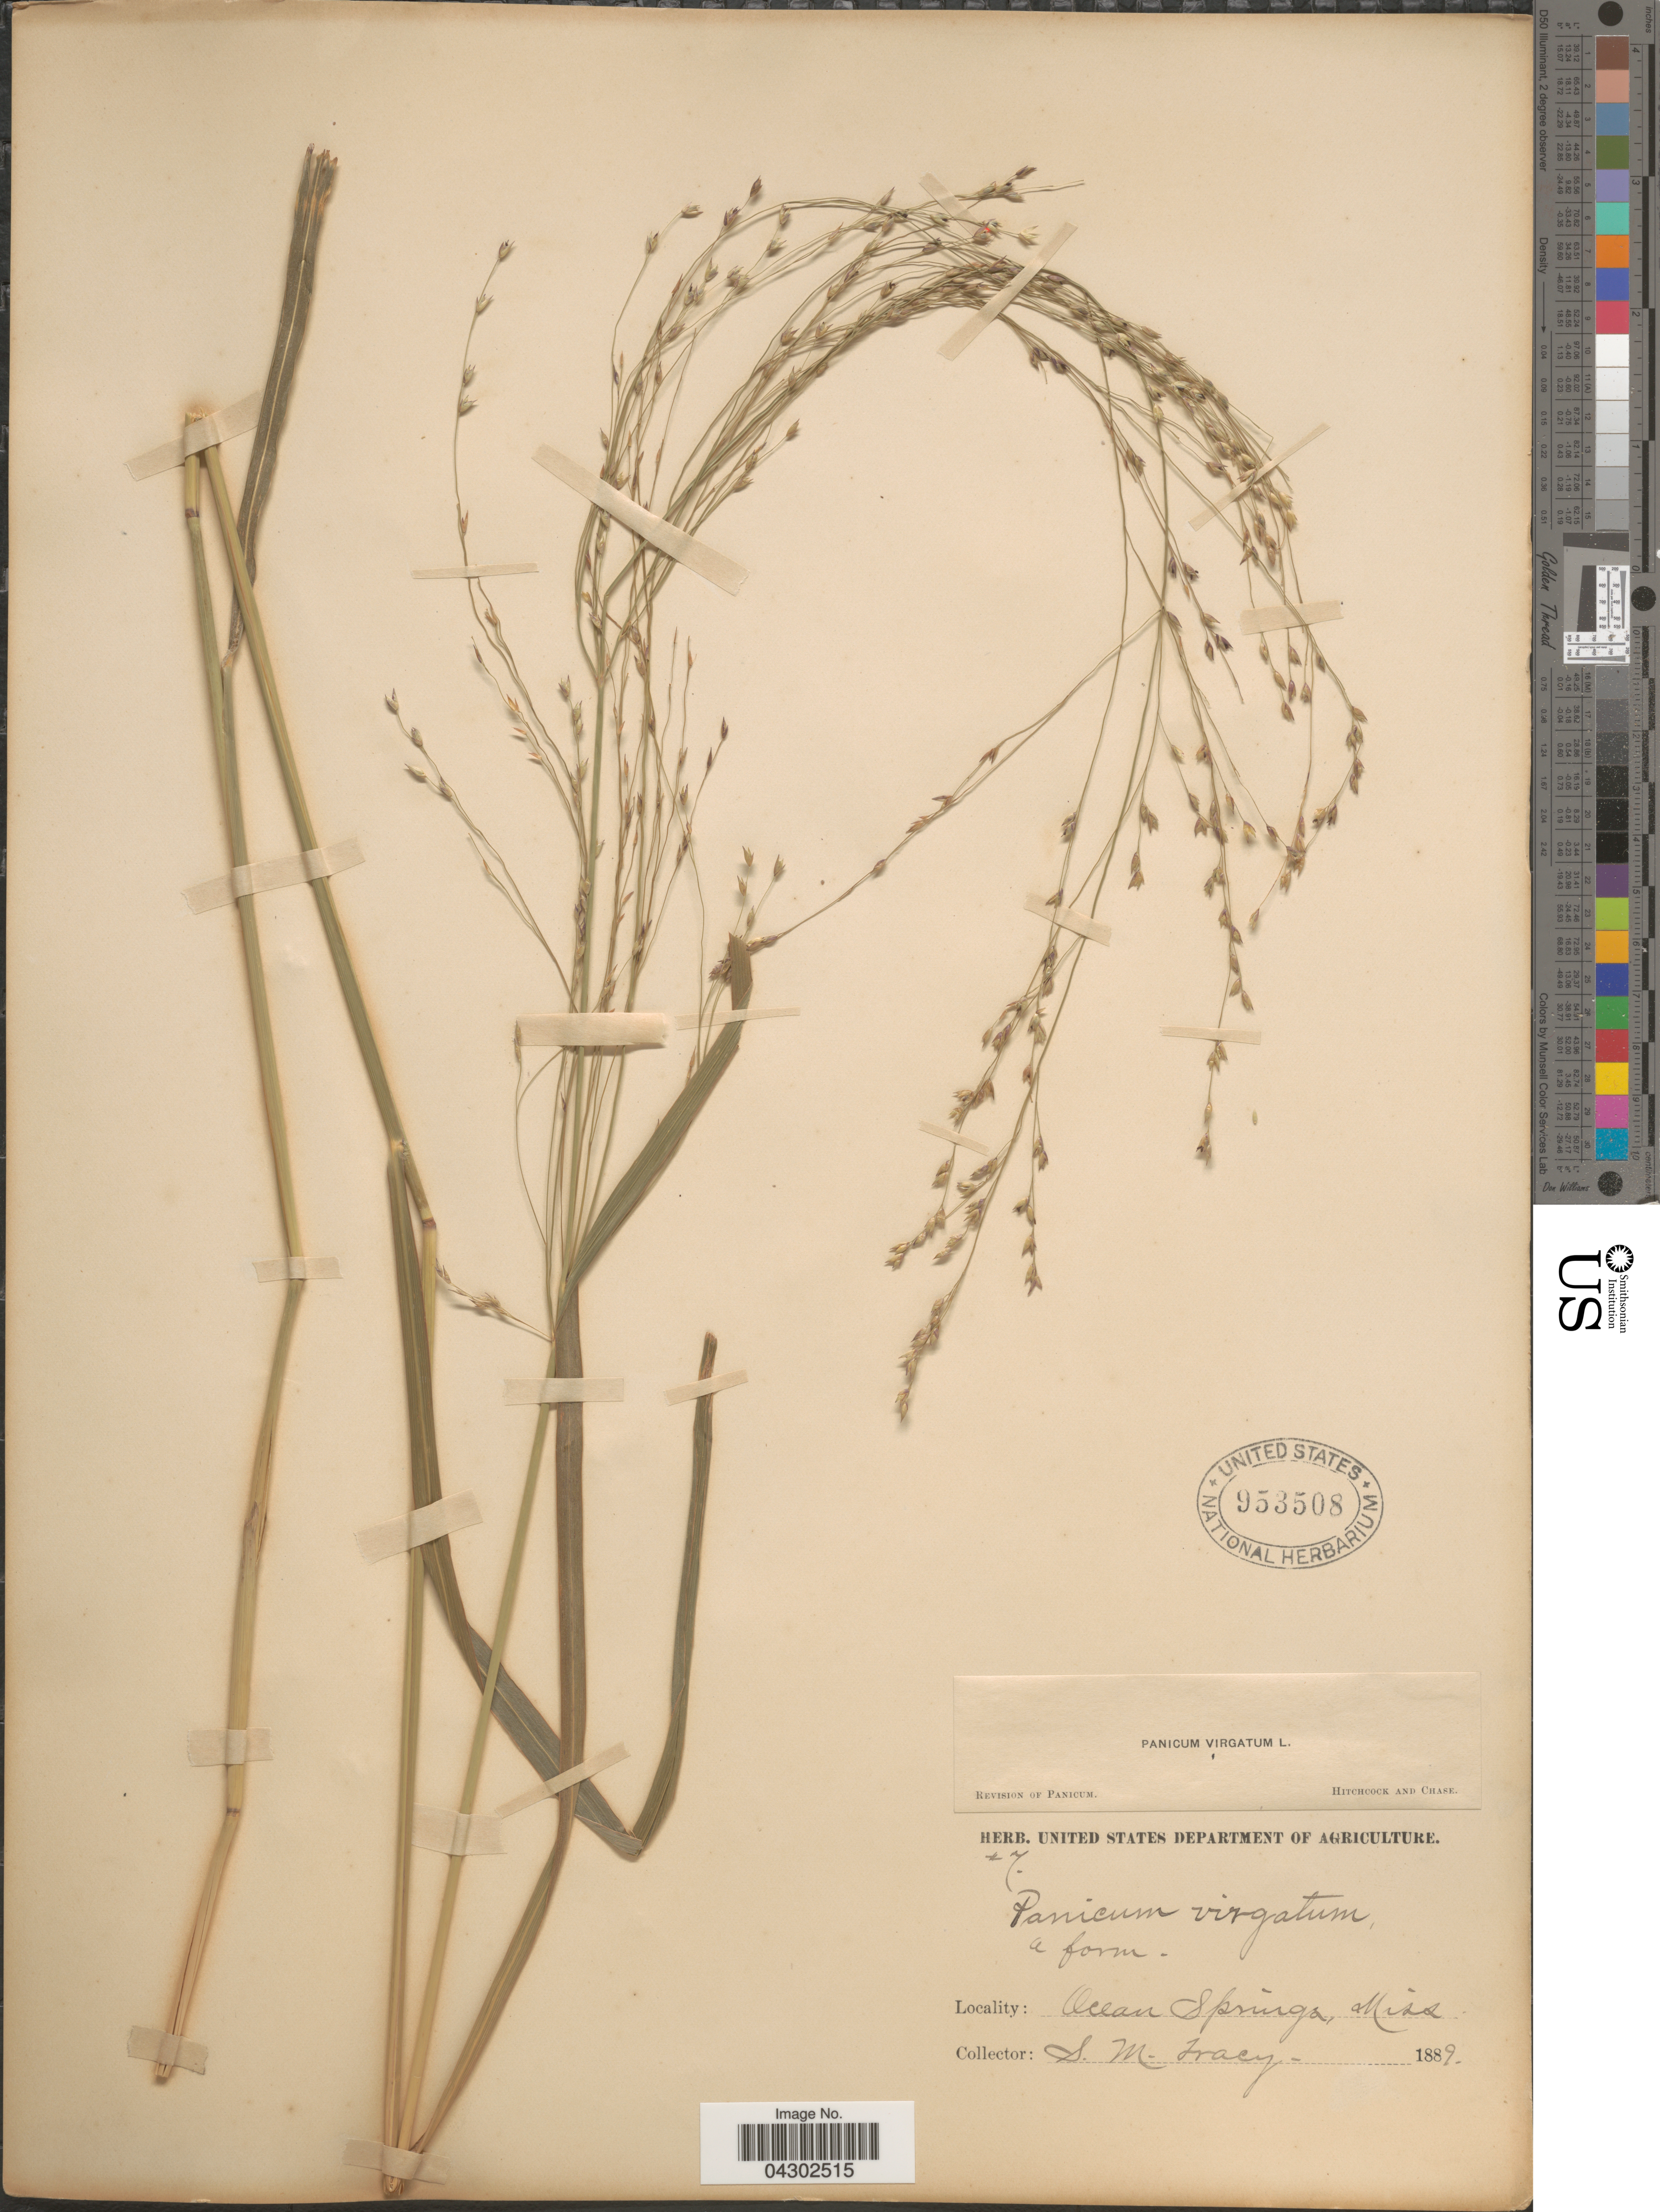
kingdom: Plantae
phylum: Tracheophyta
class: Liliopsida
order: Poales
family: Poaceae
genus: Panicum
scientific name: Panicum virgatum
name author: L.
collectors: S. M. Tracy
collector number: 7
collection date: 1889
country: United States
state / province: Mississippi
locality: Ocean Springs.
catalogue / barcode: US 953508